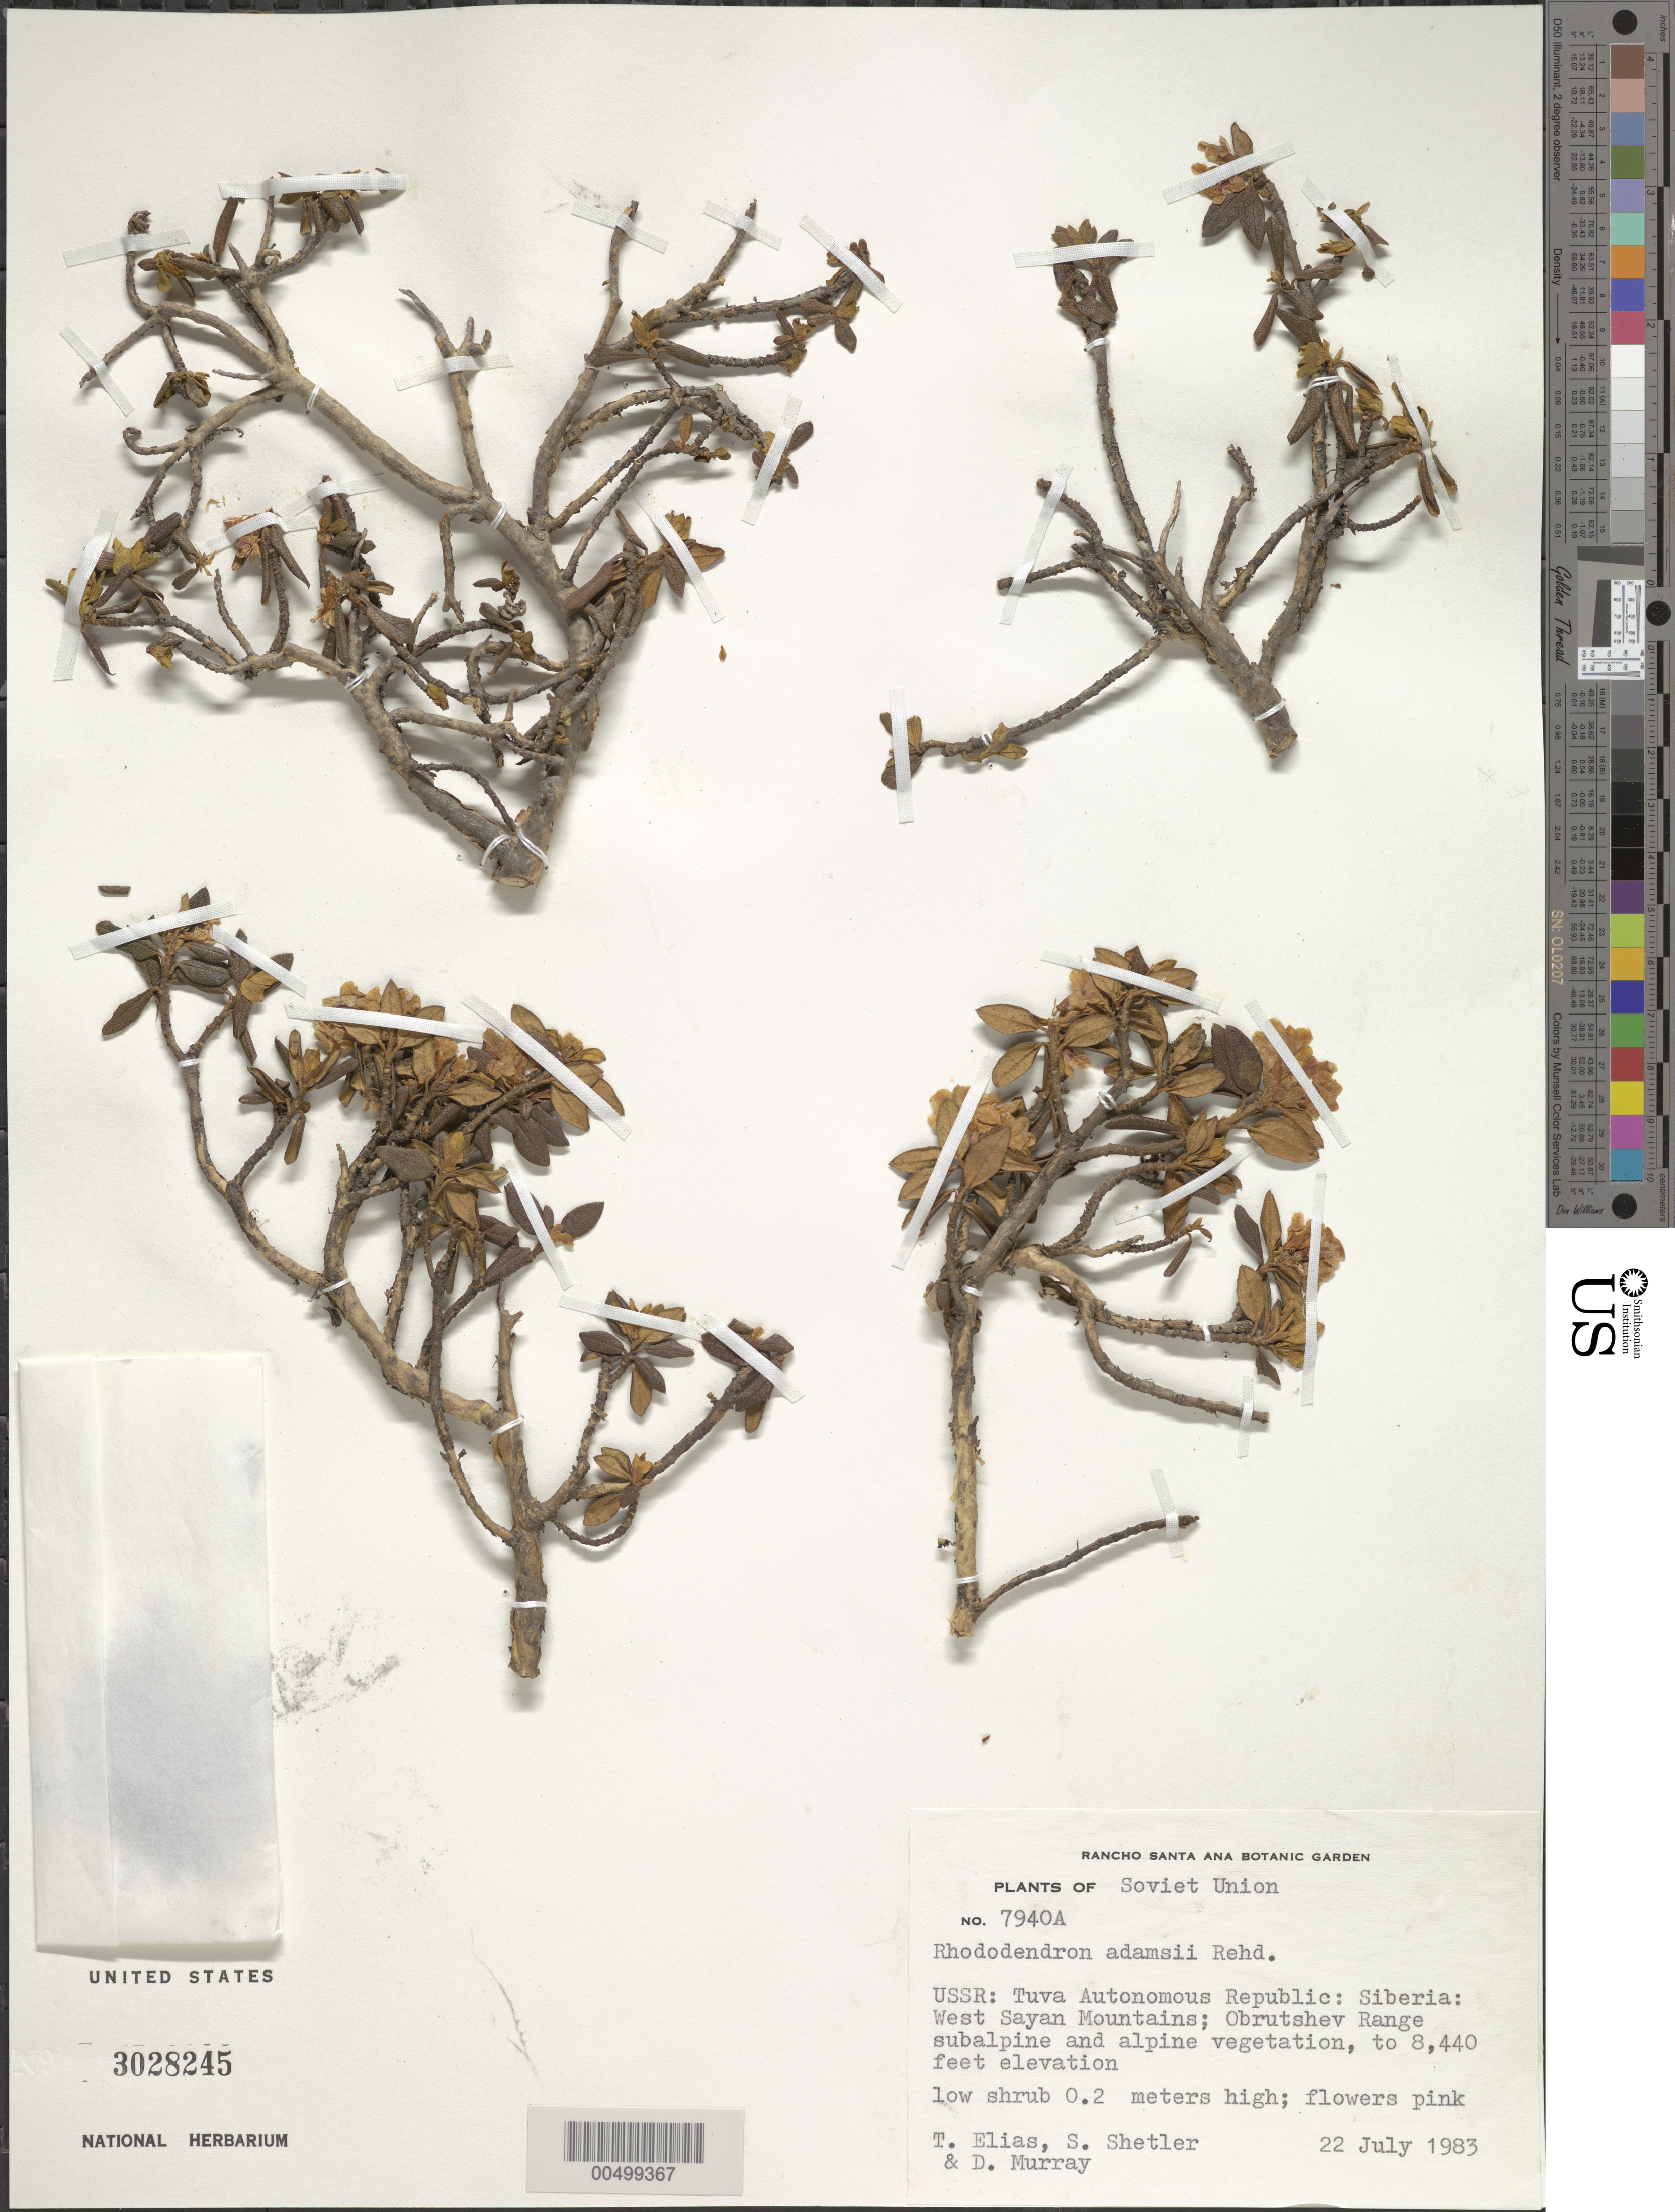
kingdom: Plantae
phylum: Tracheophyta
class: Magnoliopsida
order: Ericales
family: Ericaceae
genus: Rhododendron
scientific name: Rhododendron adamsii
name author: Rehder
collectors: T. Elias, S. Shetler & D. F. Murray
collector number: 7940A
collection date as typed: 22 Jul 1983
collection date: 1983-07-22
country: Russian Federation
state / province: Tuva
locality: West Sayan Mountains, Obrutshev Range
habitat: subalpine and alpine vegetation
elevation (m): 2573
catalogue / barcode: US 3028245